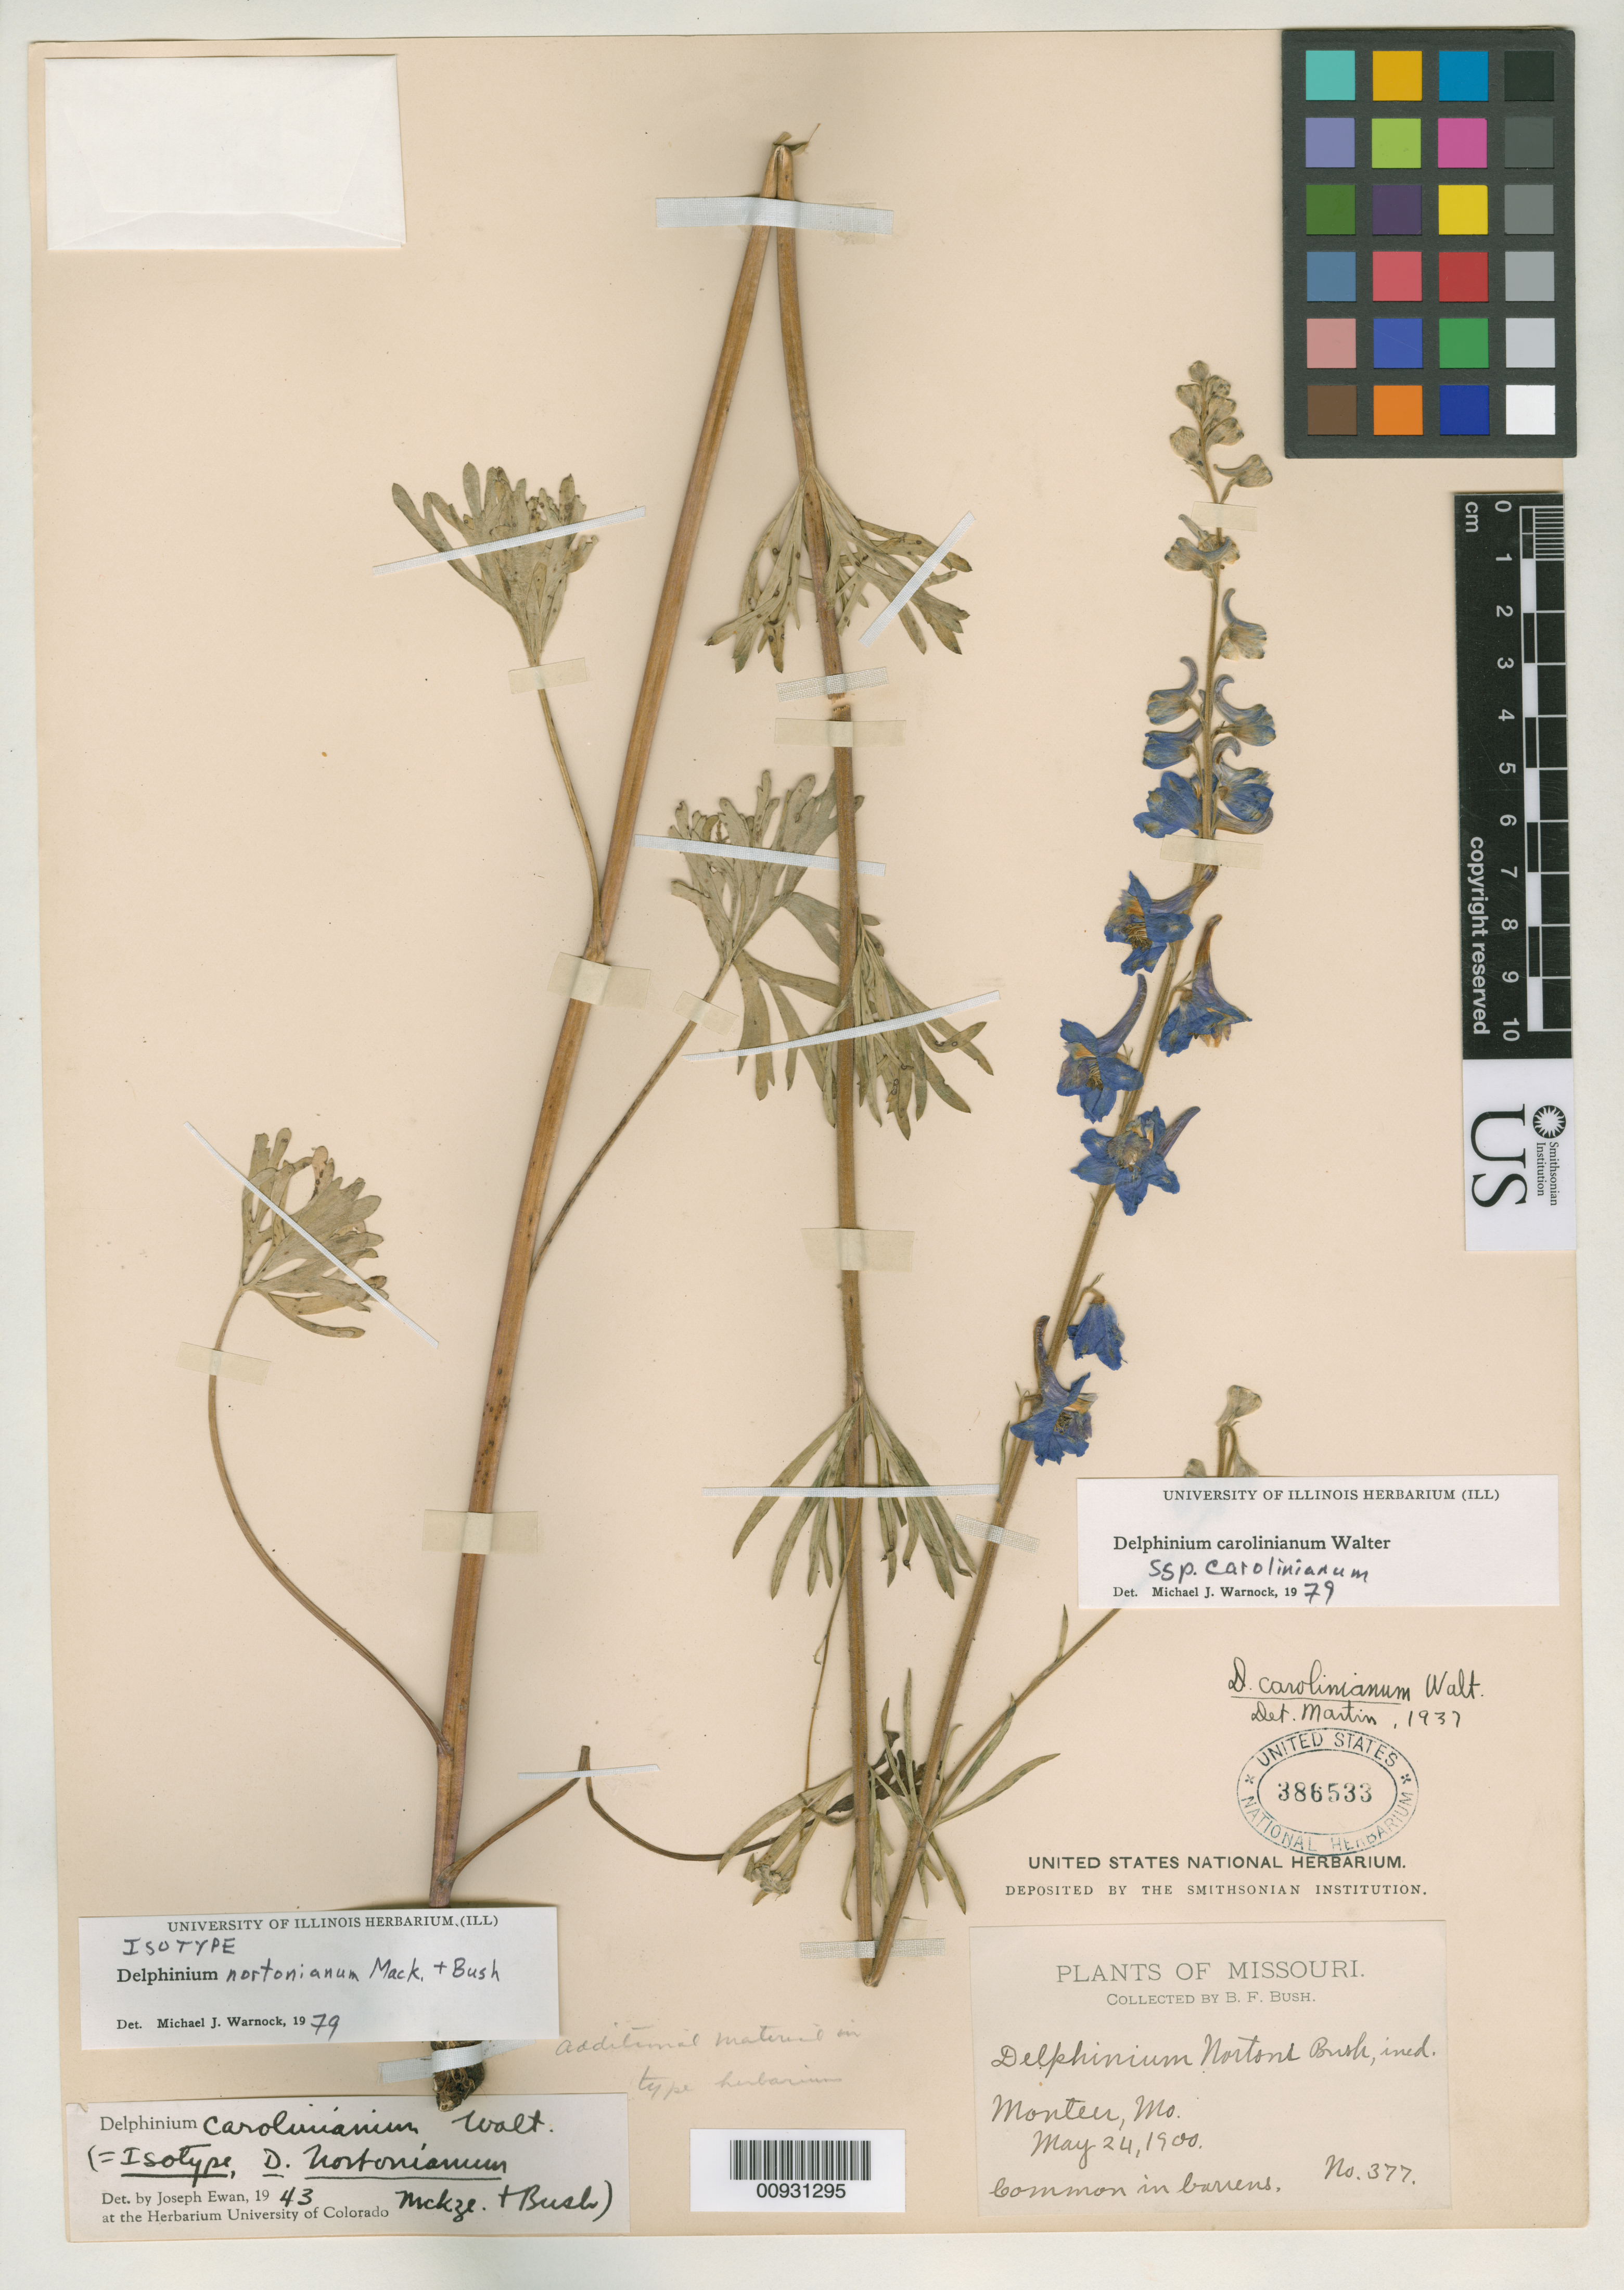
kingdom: Plantae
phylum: Tracheophyta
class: Magnoliopsida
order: Ranunculales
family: Ranunculaceae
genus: Delphinium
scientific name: Delphinium nortonianum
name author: Mack. & Bush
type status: Isotype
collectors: B. F. Bush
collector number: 377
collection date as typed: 24 May 1900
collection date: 1900-05-24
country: United States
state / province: Missouri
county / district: Jackson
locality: Monteer.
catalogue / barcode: US 386533